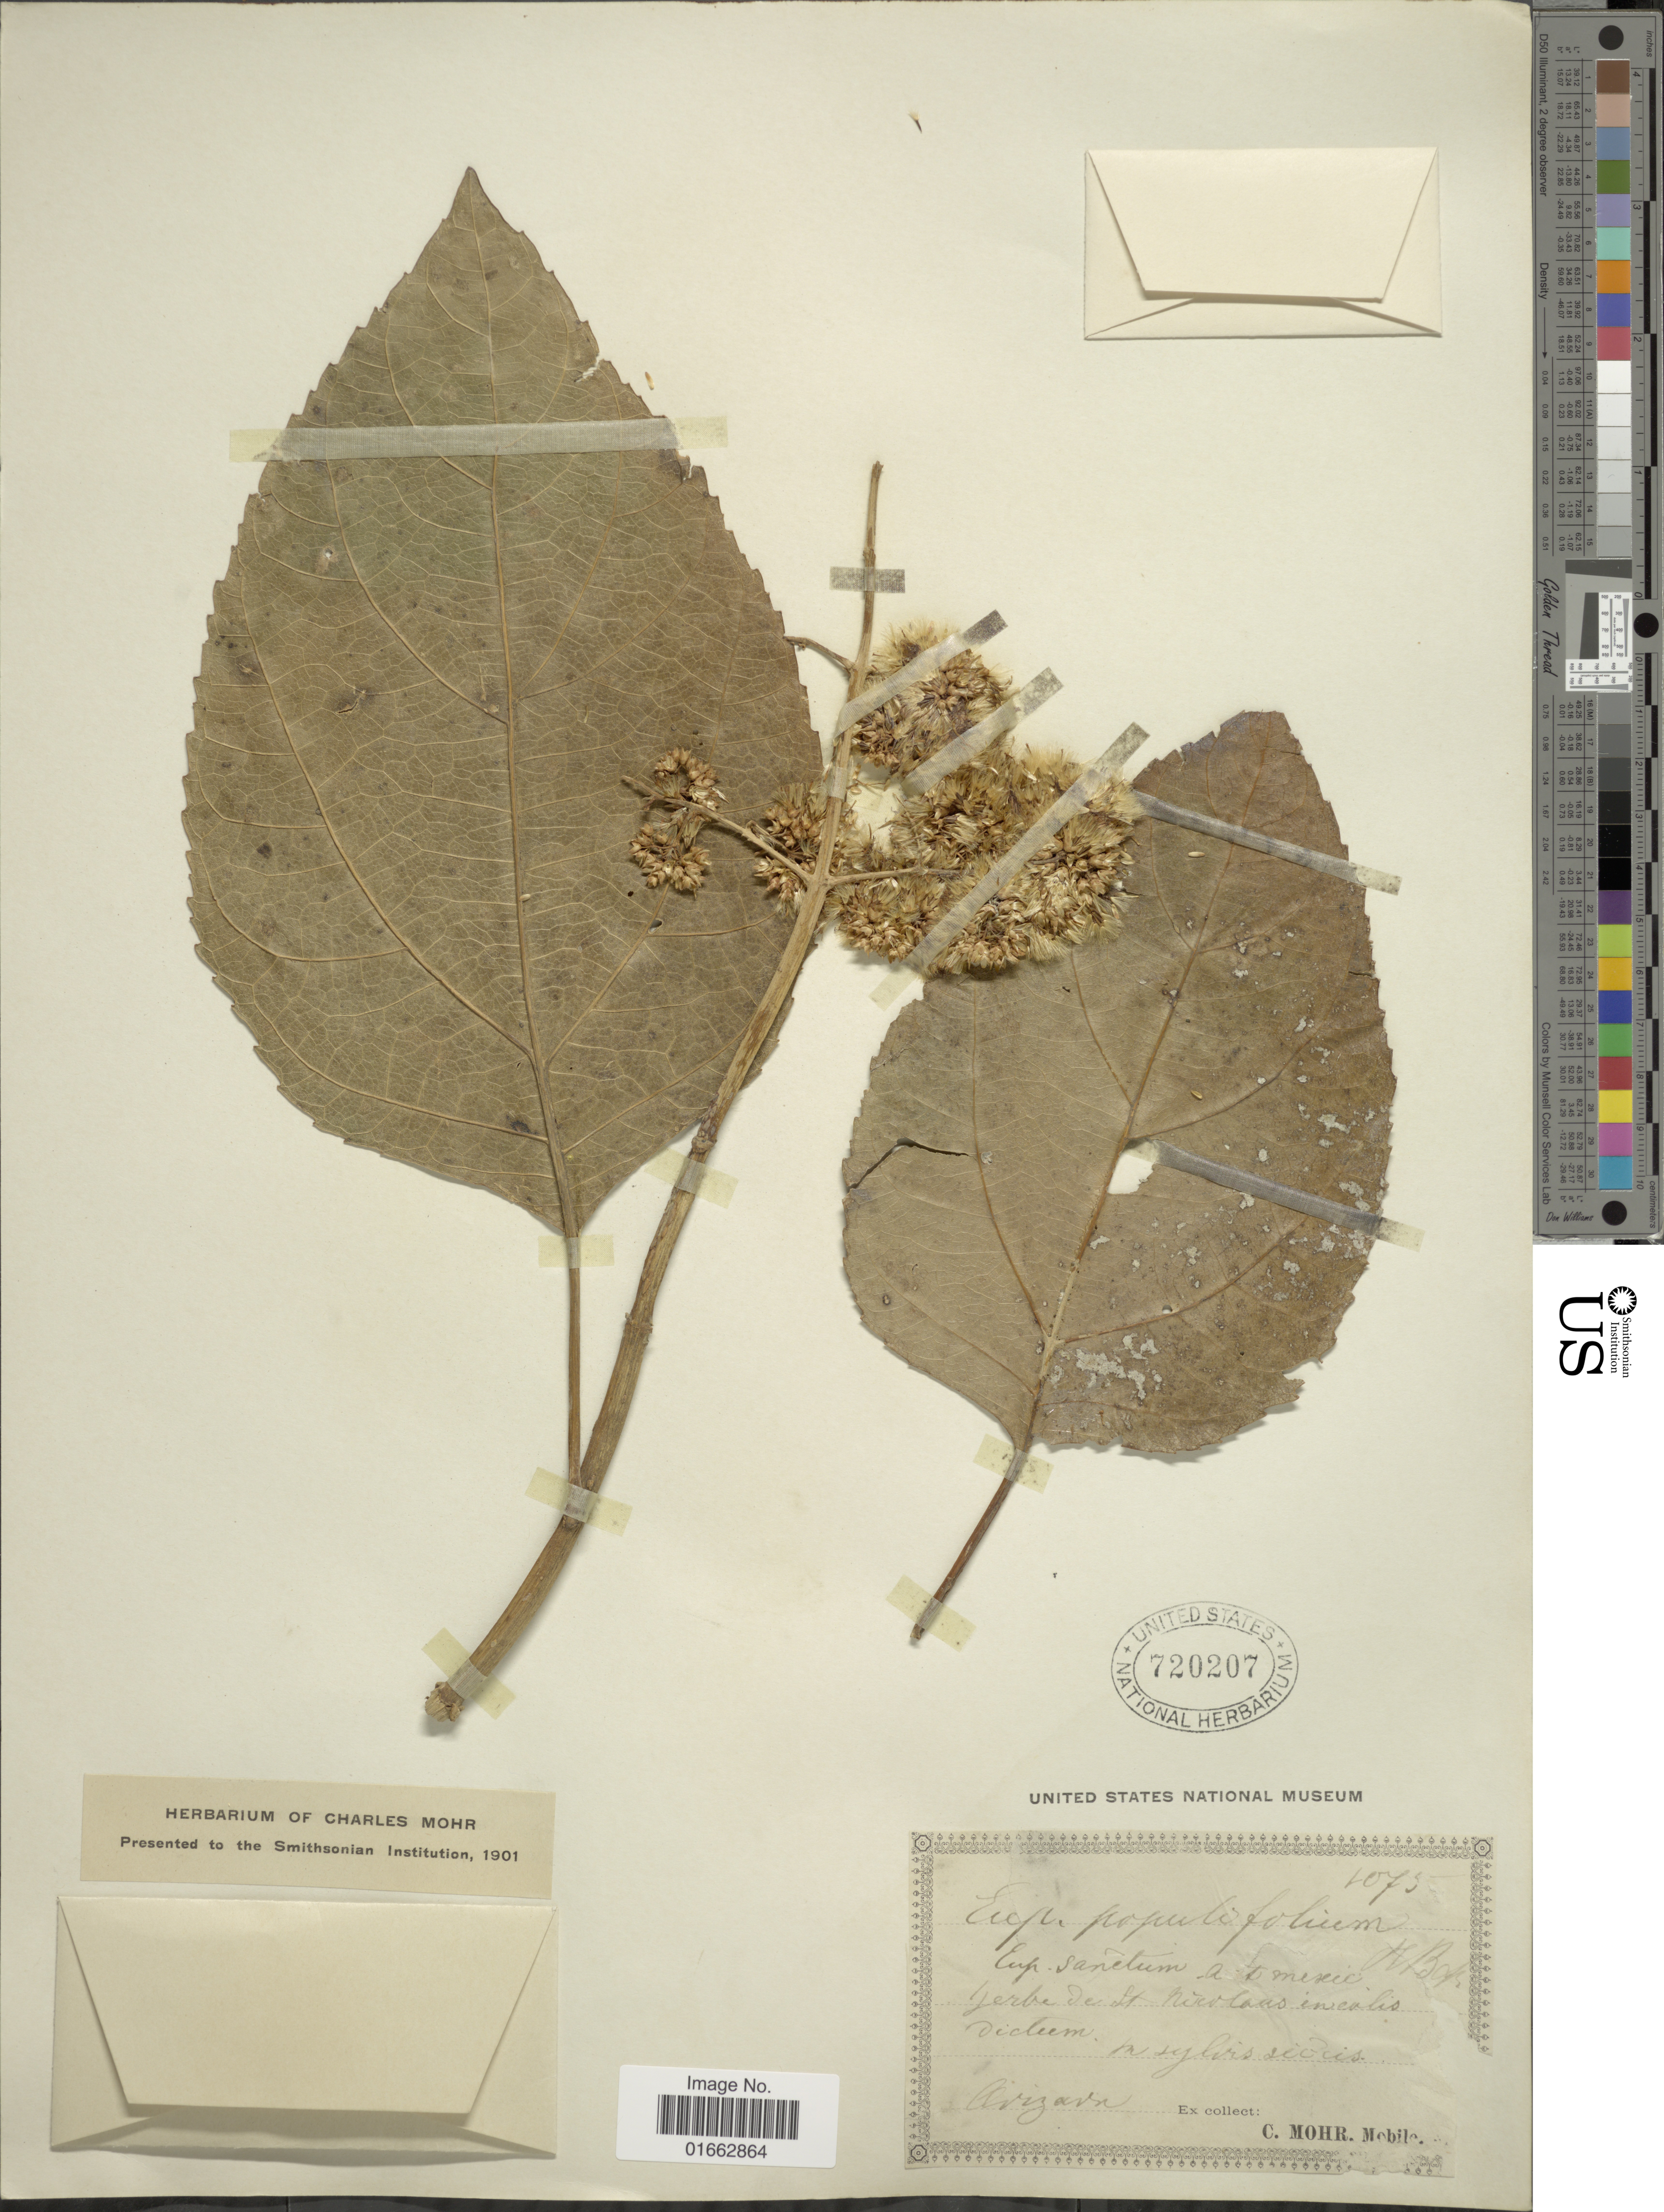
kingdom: Plantae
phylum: Tracheophyta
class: Magnoliopsida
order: Asterales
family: Asteraceae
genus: Critonia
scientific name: Critonia morifolia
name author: (Mill.) R.M. King & H. Rob.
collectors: C. T. Mohr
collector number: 1073*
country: Mexico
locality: Orizaba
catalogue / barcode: US 720207